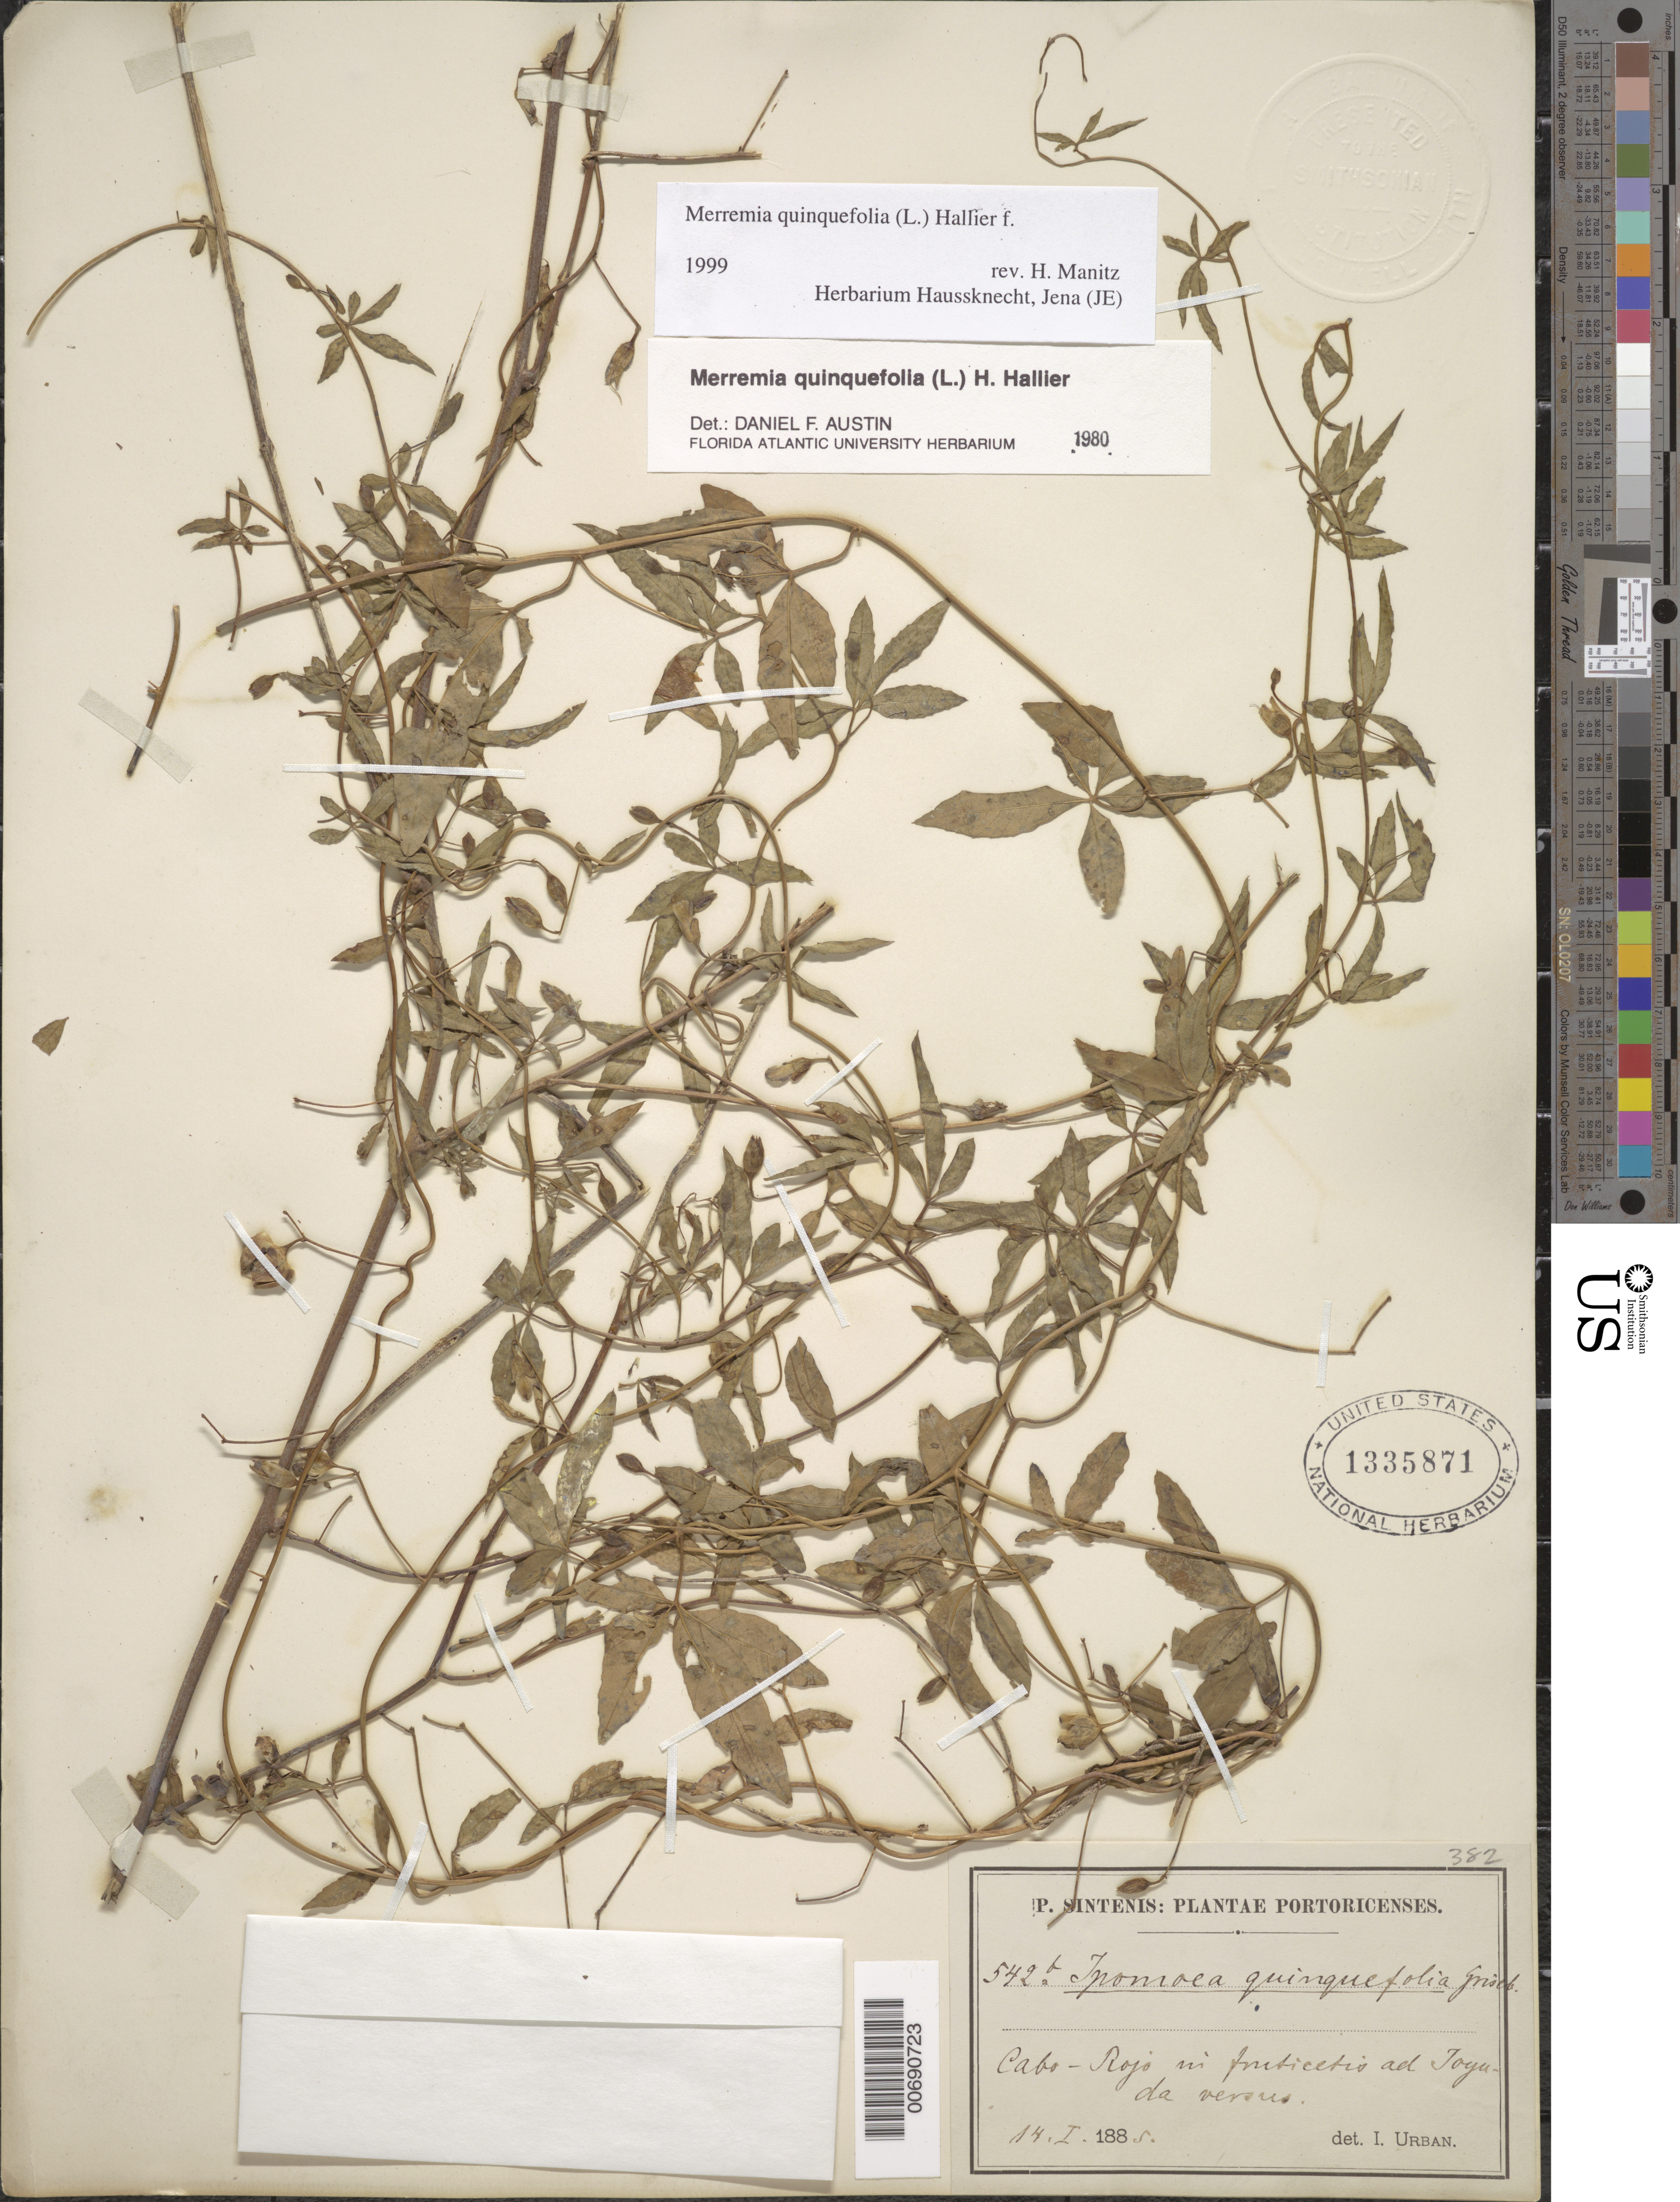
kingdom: Plantae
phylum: Tracheophyta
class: Magnoliopsida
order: Solanales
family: Convolvulaceae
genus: Distimake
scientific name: Distimake quinquefolius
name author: (L.) A. R. Simões & Staples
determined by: Strong, Mark T., (BOT), Smithsonian Institution - National Museum of Natural History (UNITED STATES)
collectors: P. Sintenis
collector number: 542 b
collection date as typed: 14 Jan 1885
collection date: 1885-01-14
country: Puerto Rico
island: Greater Antilles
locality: Cabo Rojo.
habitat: in fruticetis ad Toya da versus.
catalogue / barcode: US 1335871